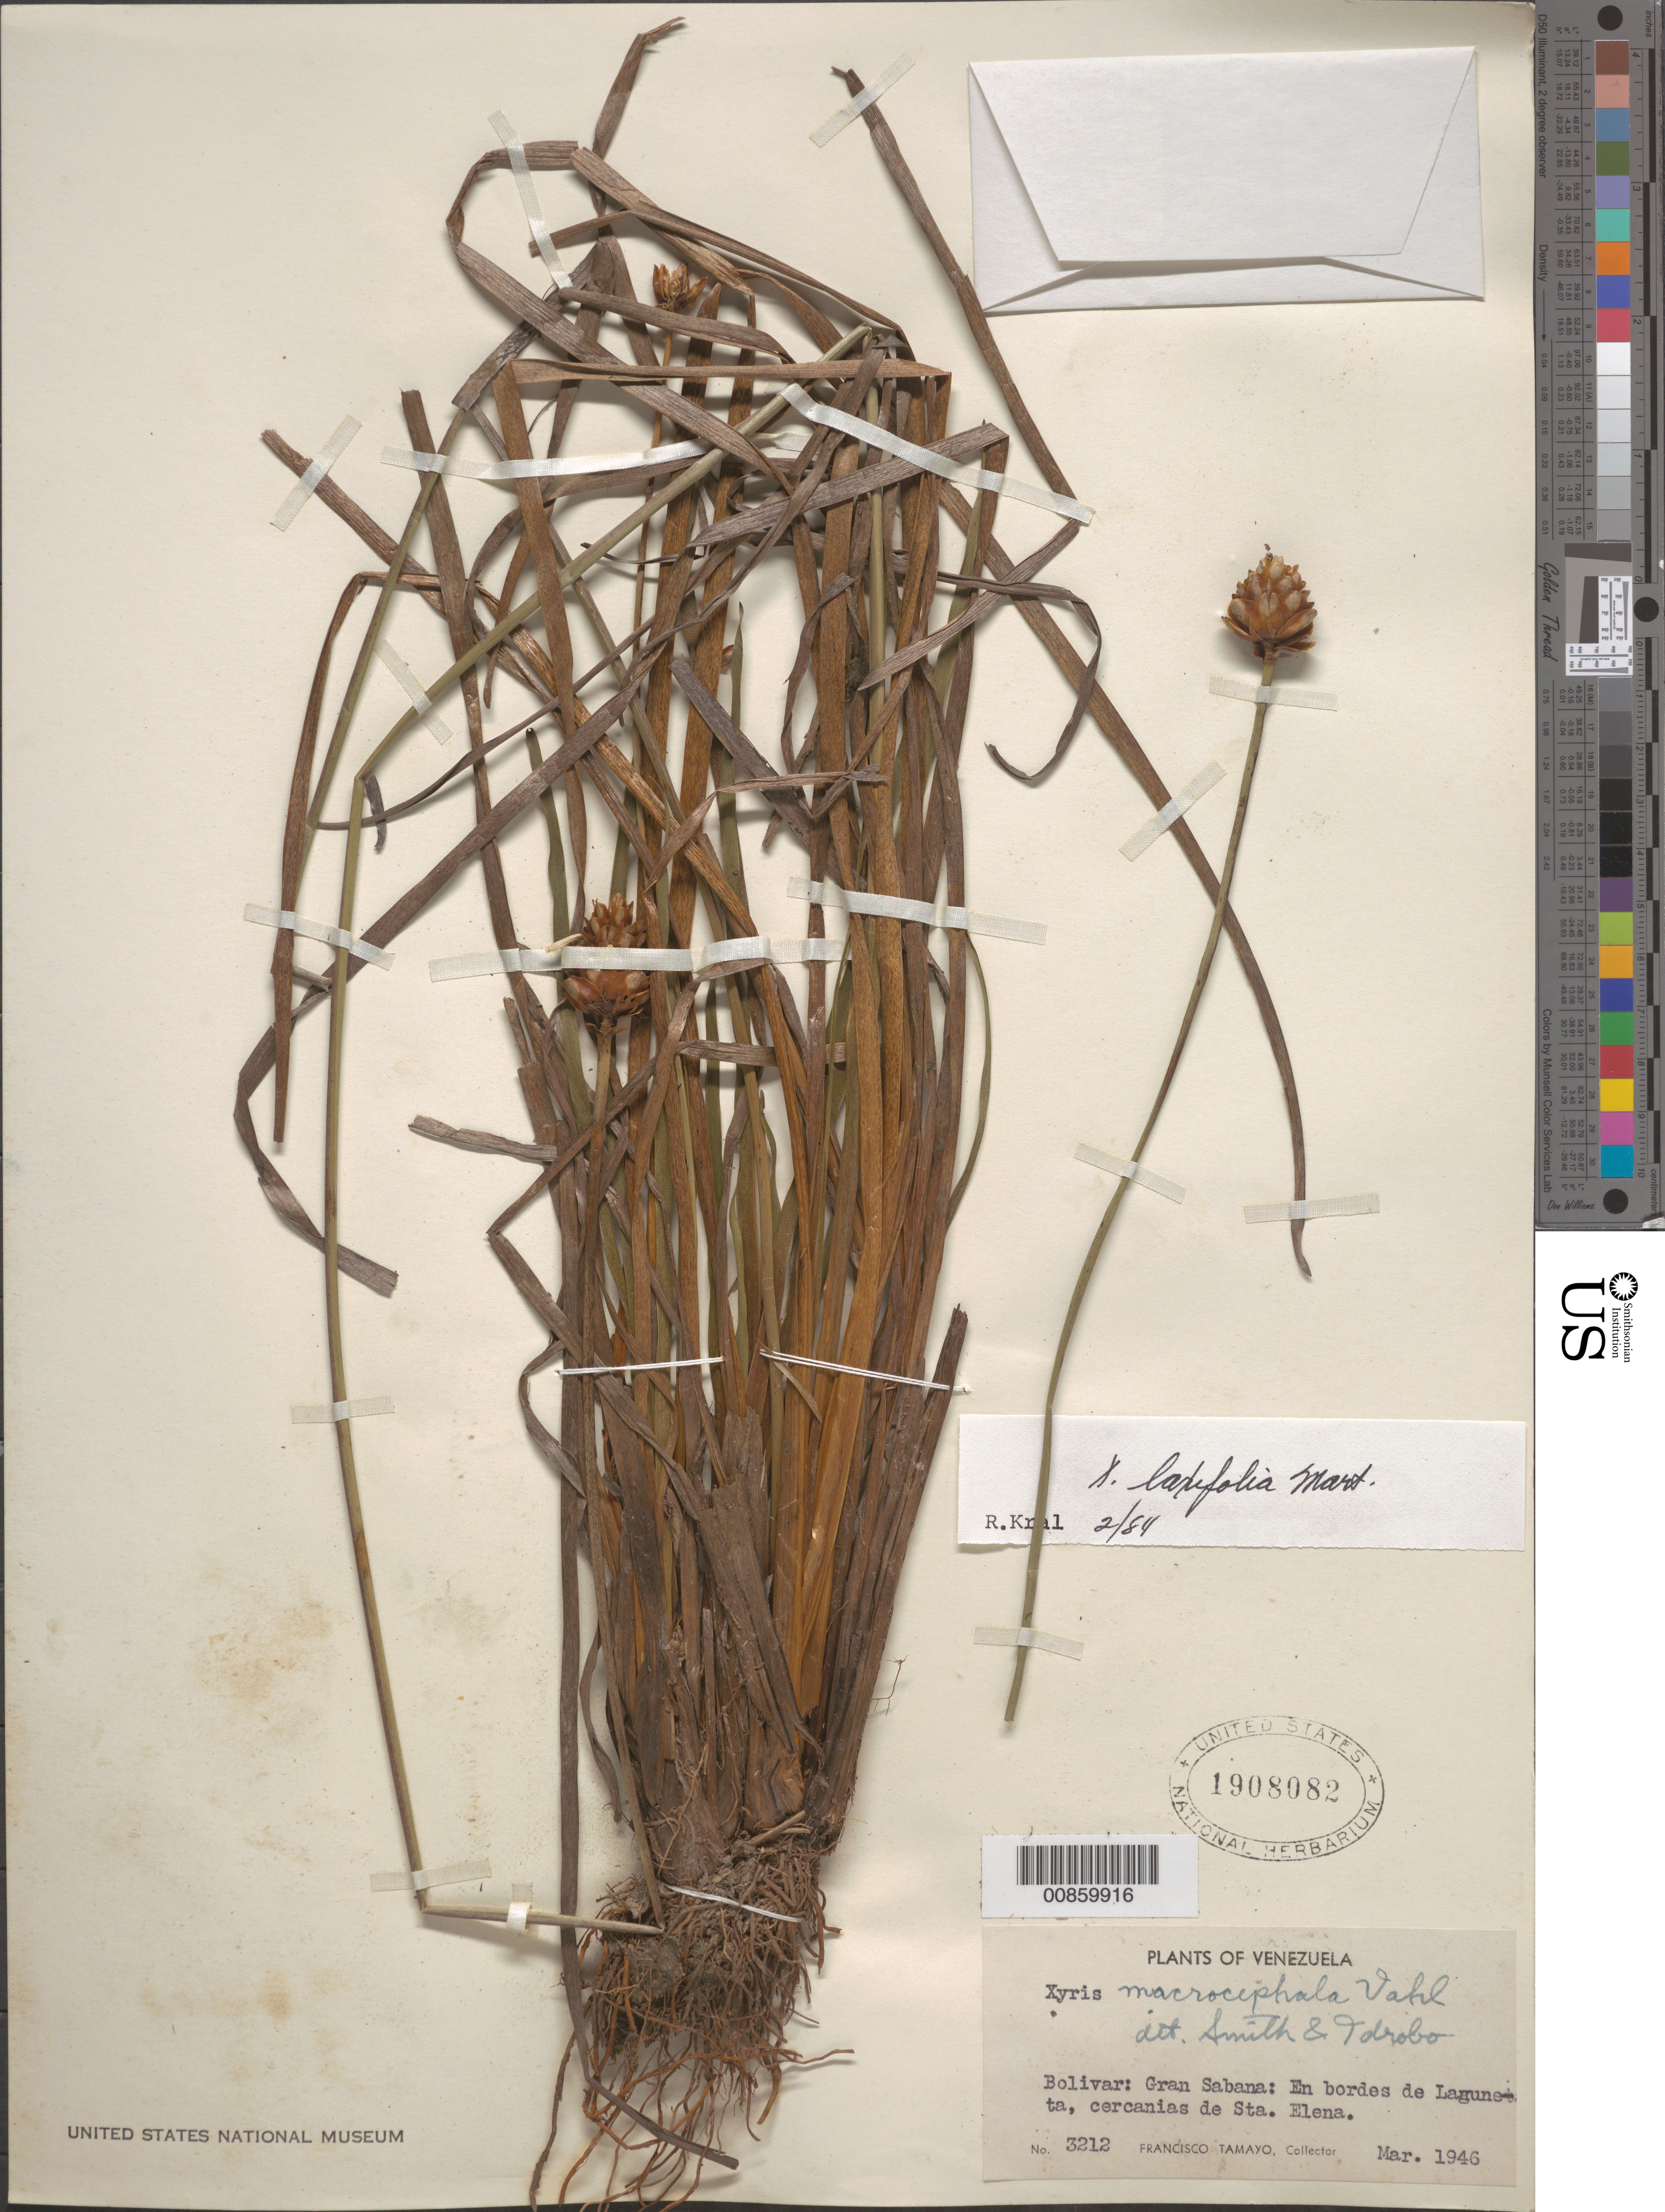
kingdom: Plantae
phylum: Tracheophyta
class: Liliopsida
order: Poales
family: Xyridaceae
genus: Xyris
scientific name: Xyris laxifolia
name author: Mart.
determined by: Kral, Robert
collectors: F. Tamayo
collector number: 3212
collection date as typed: Mar-46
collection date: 1946-03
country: Venezuela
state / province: Bolívar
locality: Gran Sabana, Sta. Elena, bordes de Laguneta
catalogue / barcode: US 1908082